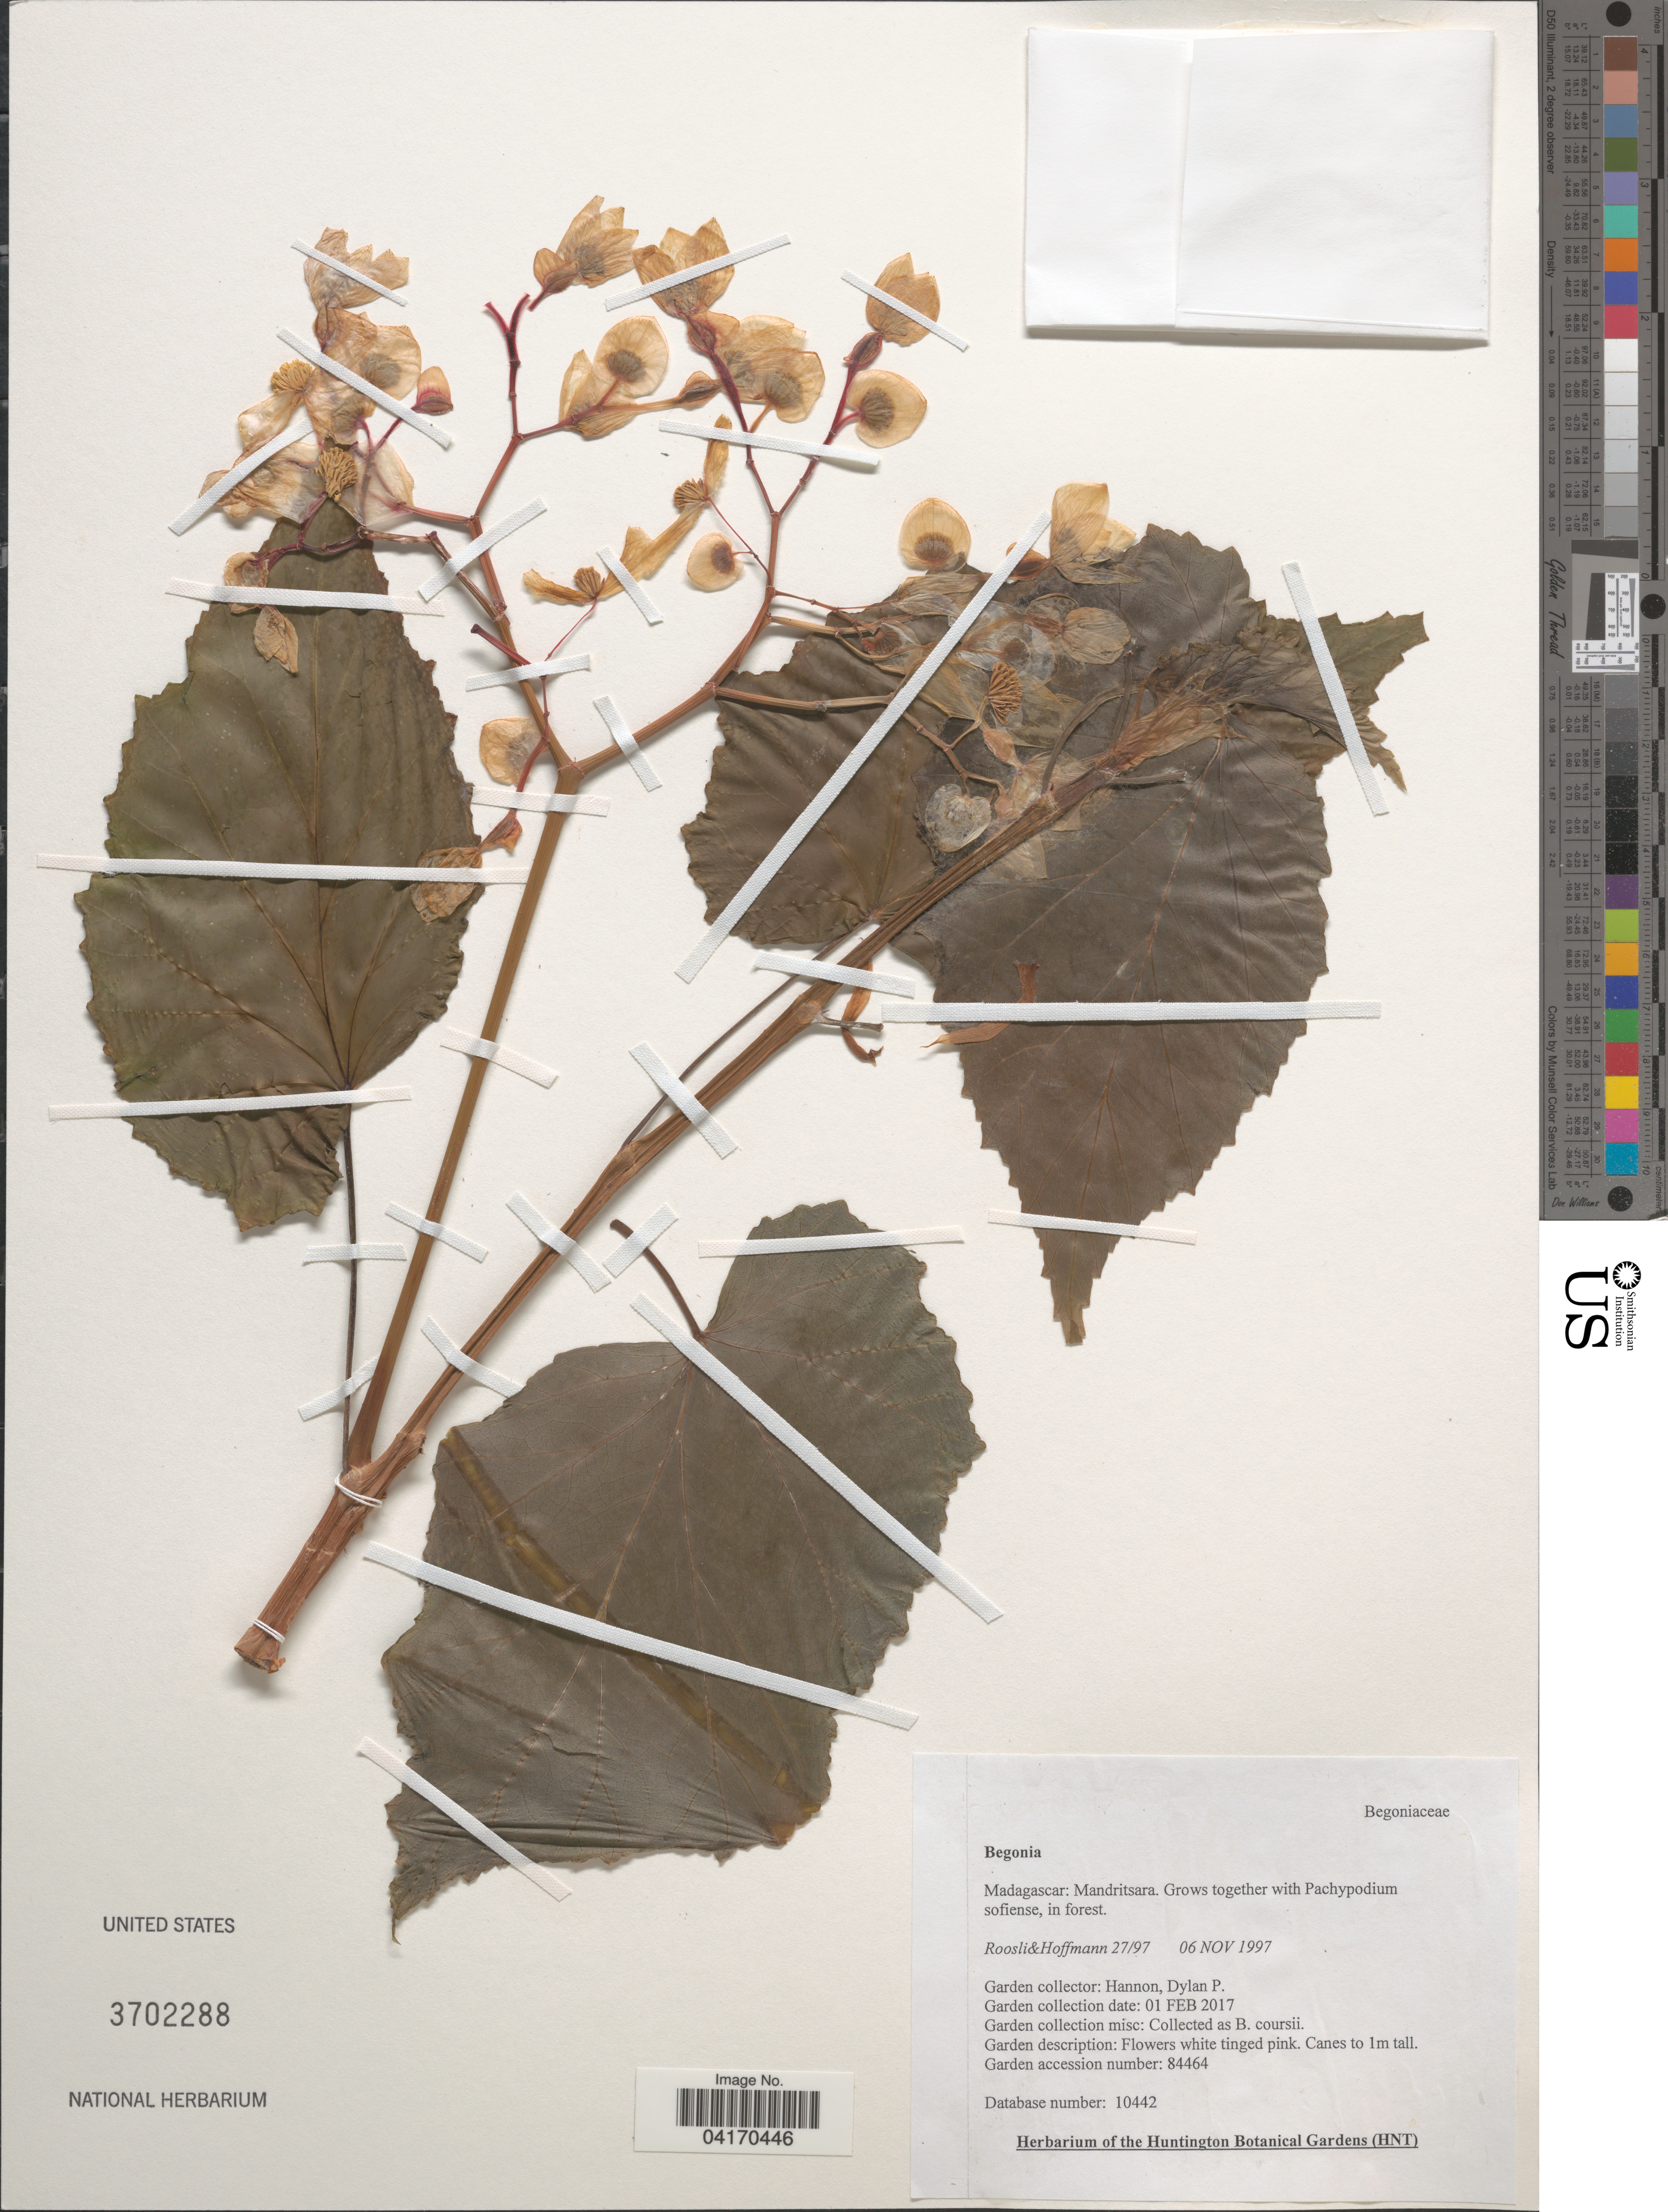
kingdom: Plantae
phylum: Tracheophyta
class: Magnoliopsida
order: Cucurbitales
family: Begoniaceae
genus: Begonia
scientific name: Begonia sp.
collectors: Roosli & -. Hoffmann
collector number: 27/97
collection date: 1997-11-06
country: Madagascar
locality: Mandritsara.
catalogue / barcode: US 3702288